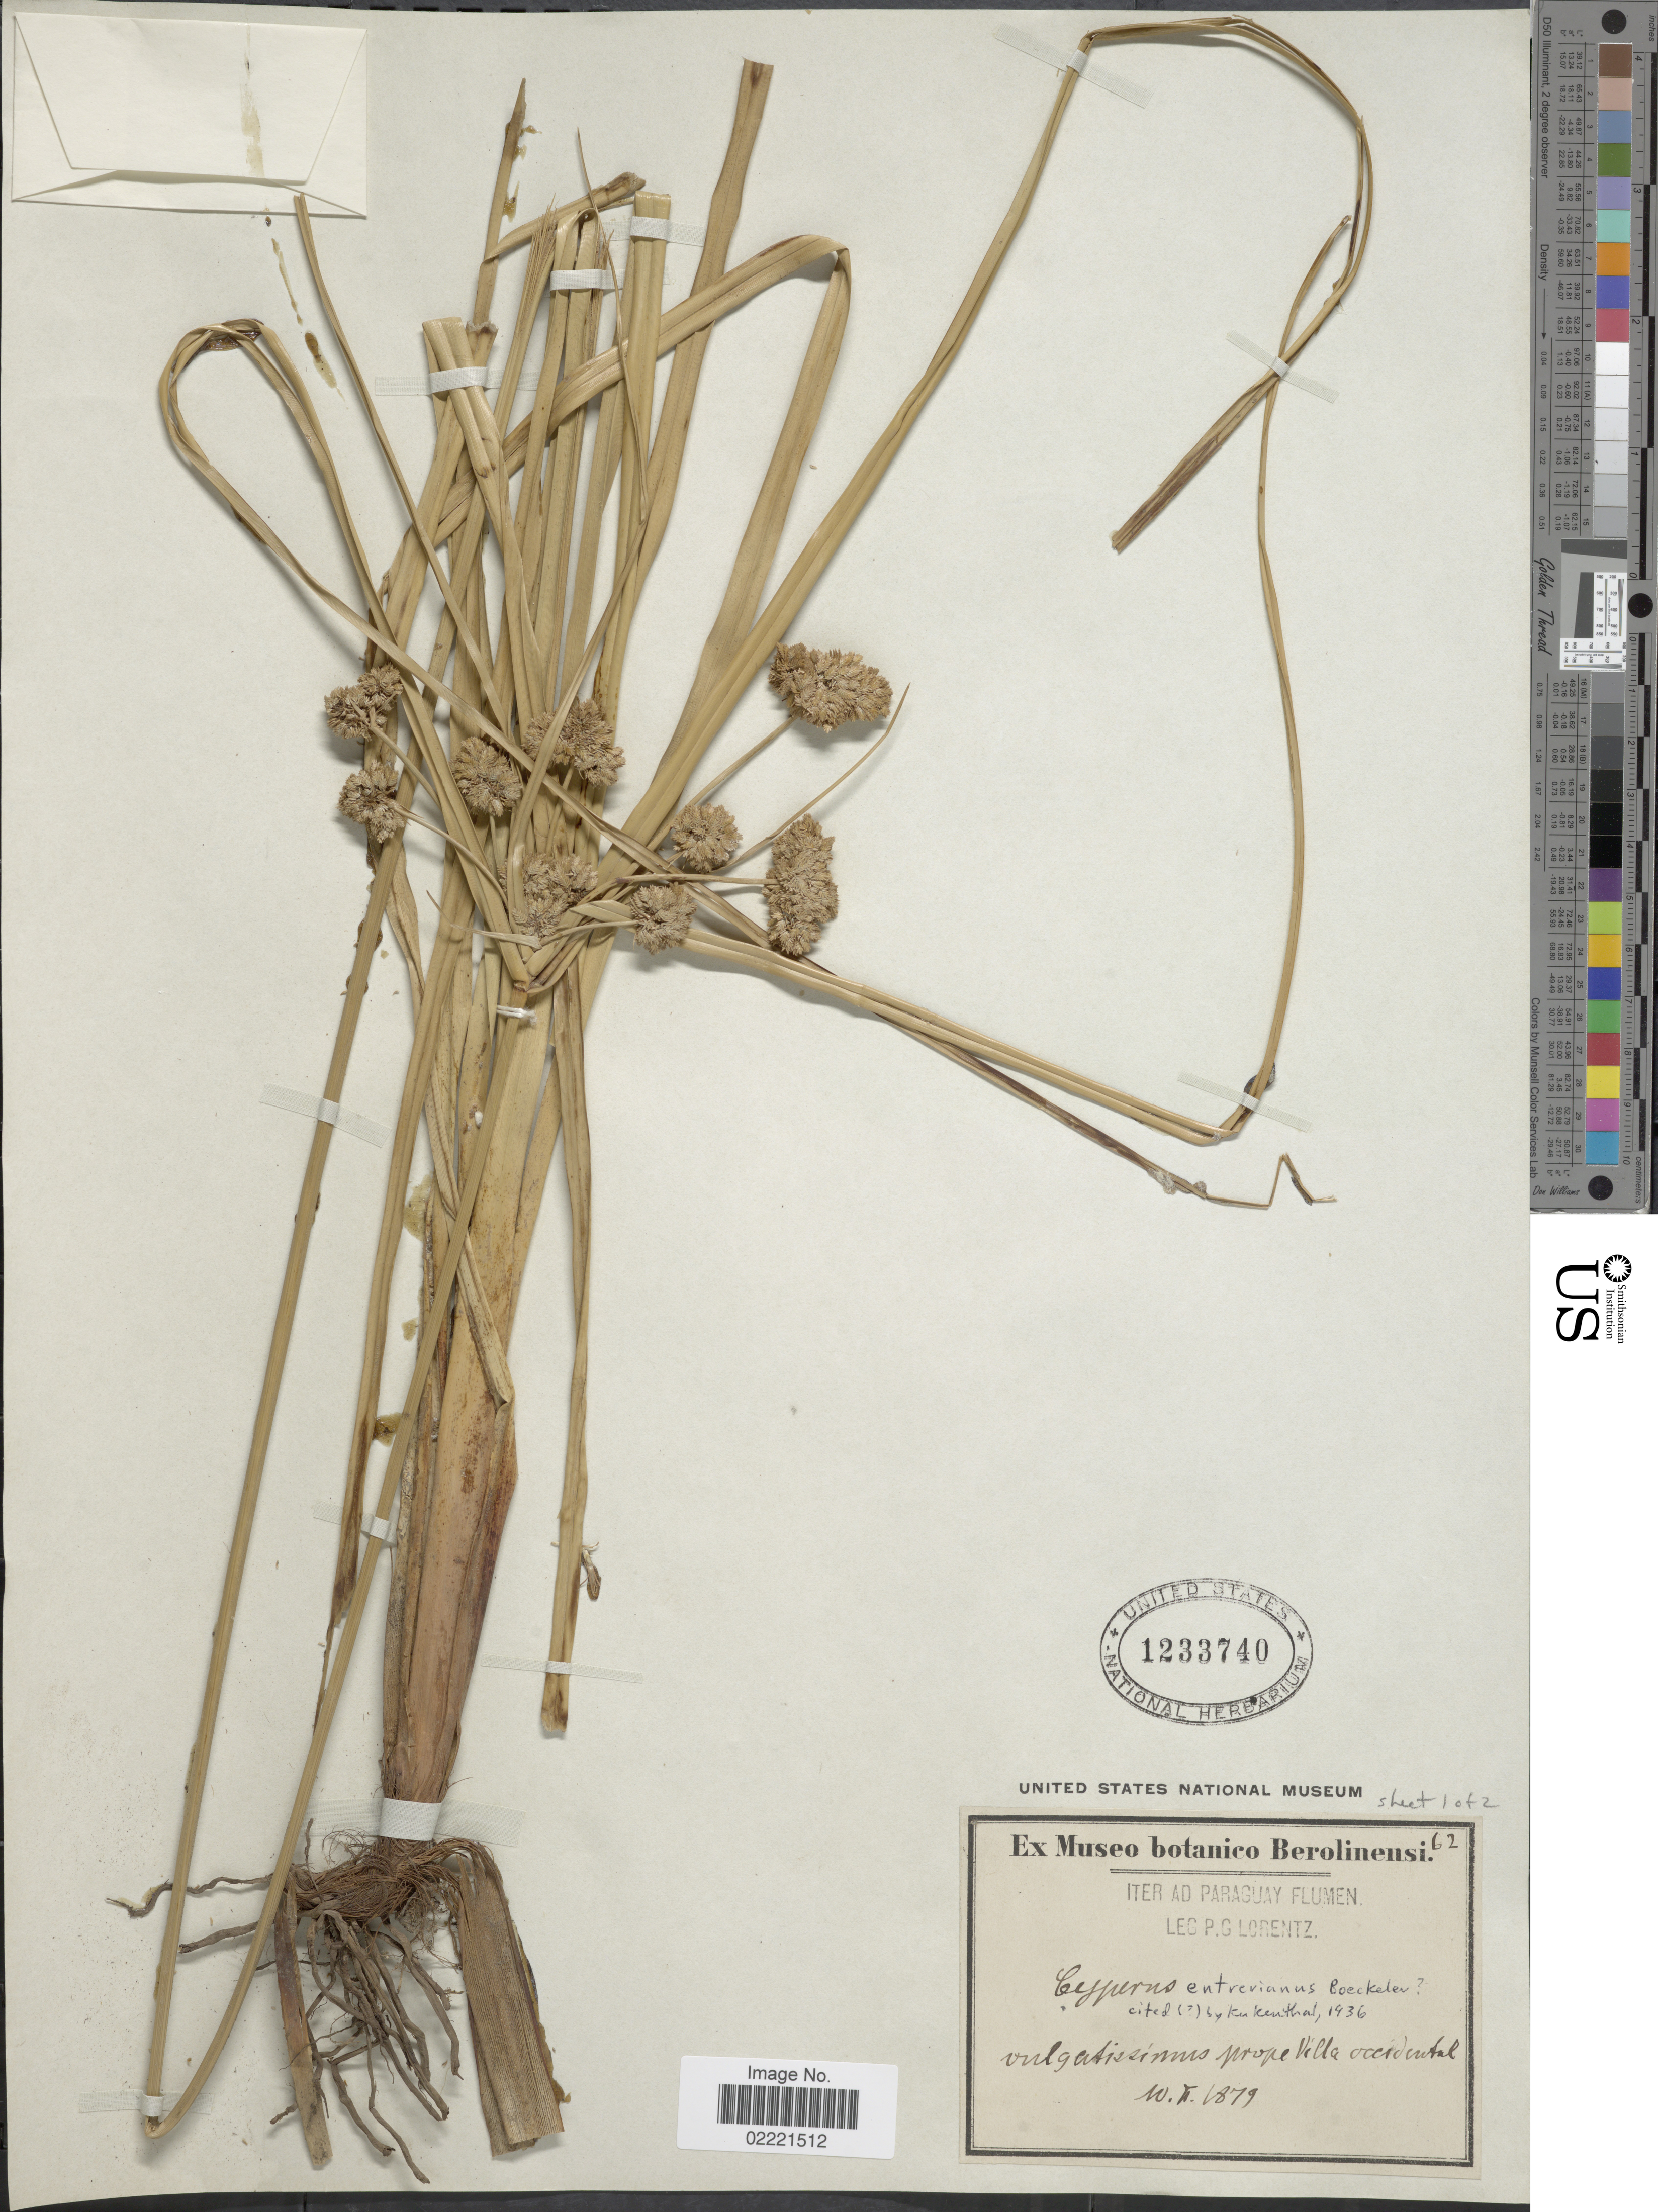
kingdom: Plantae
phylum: Tracheophyta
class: Liliopsida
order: Poales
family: Cyperaceae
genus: Cyperus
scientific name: Cyperus entrerianus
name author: Boeckeler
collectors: P. G. Lorentz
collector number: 62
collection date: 1879-02-10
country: Paraguay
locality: Iter ad Paraguay Flumen, Vulgatissimus prope Villa Occidental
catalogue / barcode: US 1233740